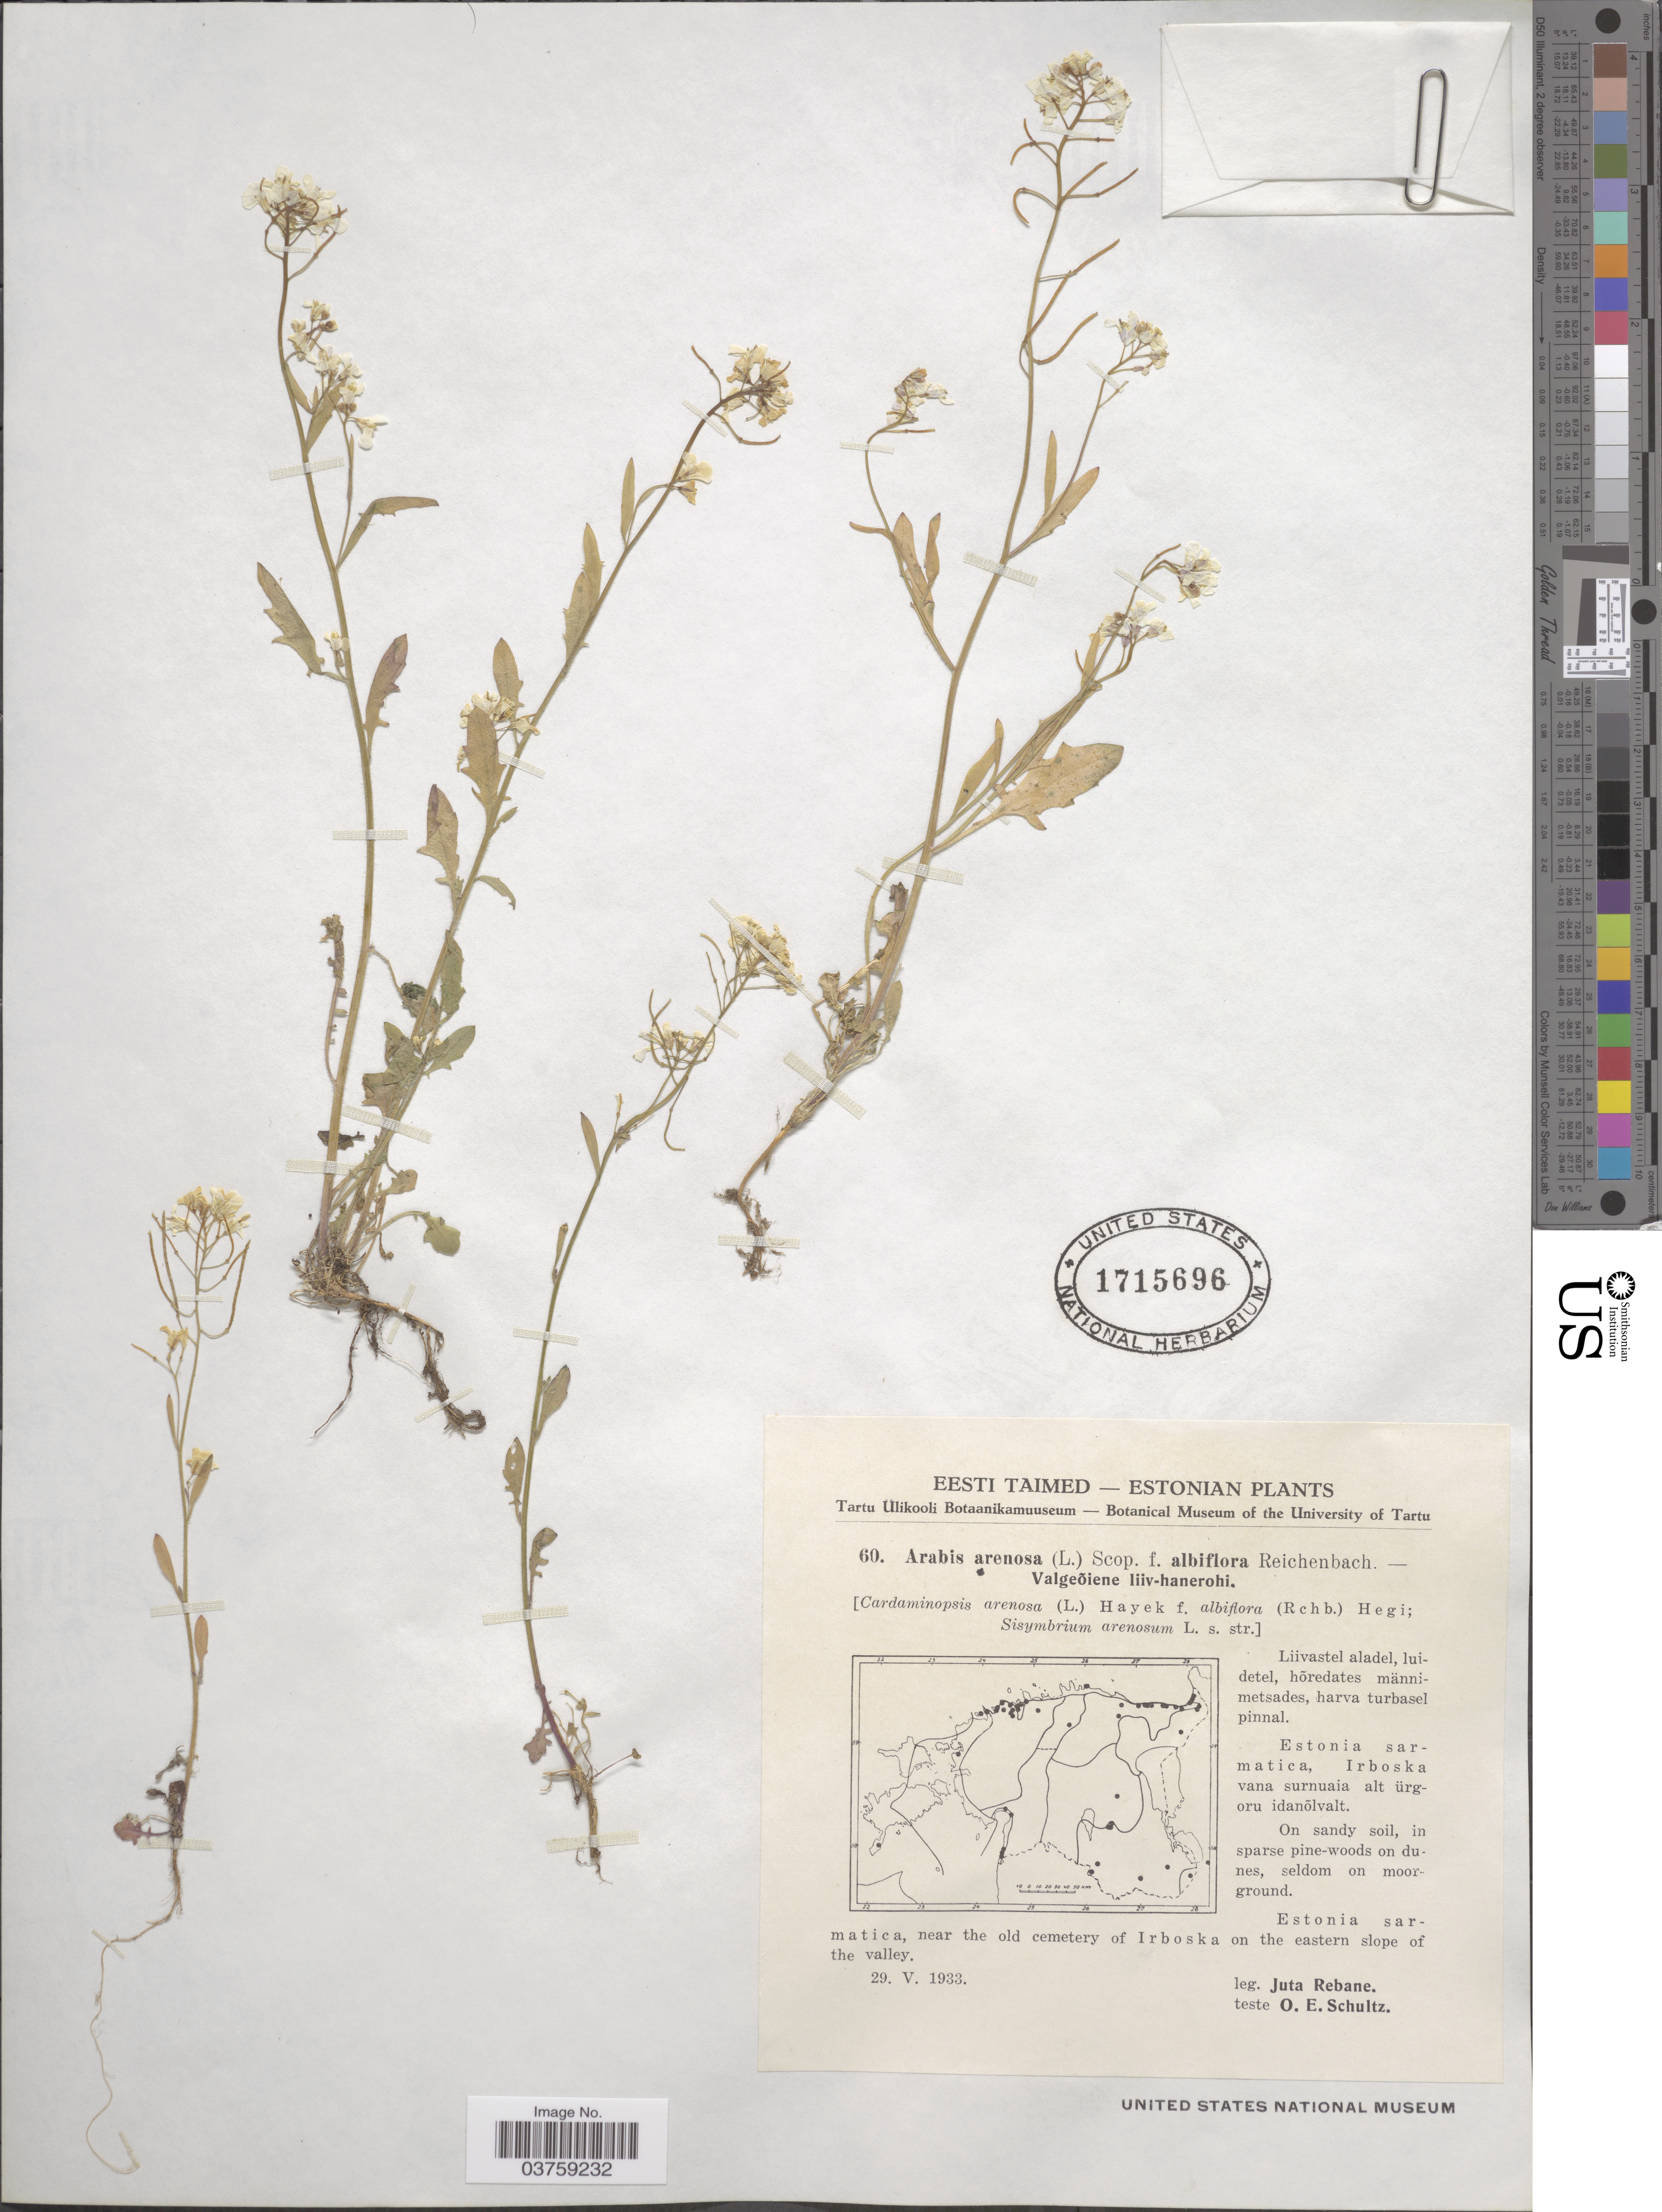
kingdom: Plantae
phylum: Tracheophyta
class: Magnoliopsida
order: Brassicales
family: Brassicaceae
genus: Arabis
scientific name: Arabis arenosa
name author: (L.) Scop.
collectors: J. Rebane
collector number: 60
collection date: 1933-05-29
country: Estonia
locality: Estonia sarmatica, near the old cemetery of Irboska on the eastern slope of the valley.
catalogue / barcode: US 1715696